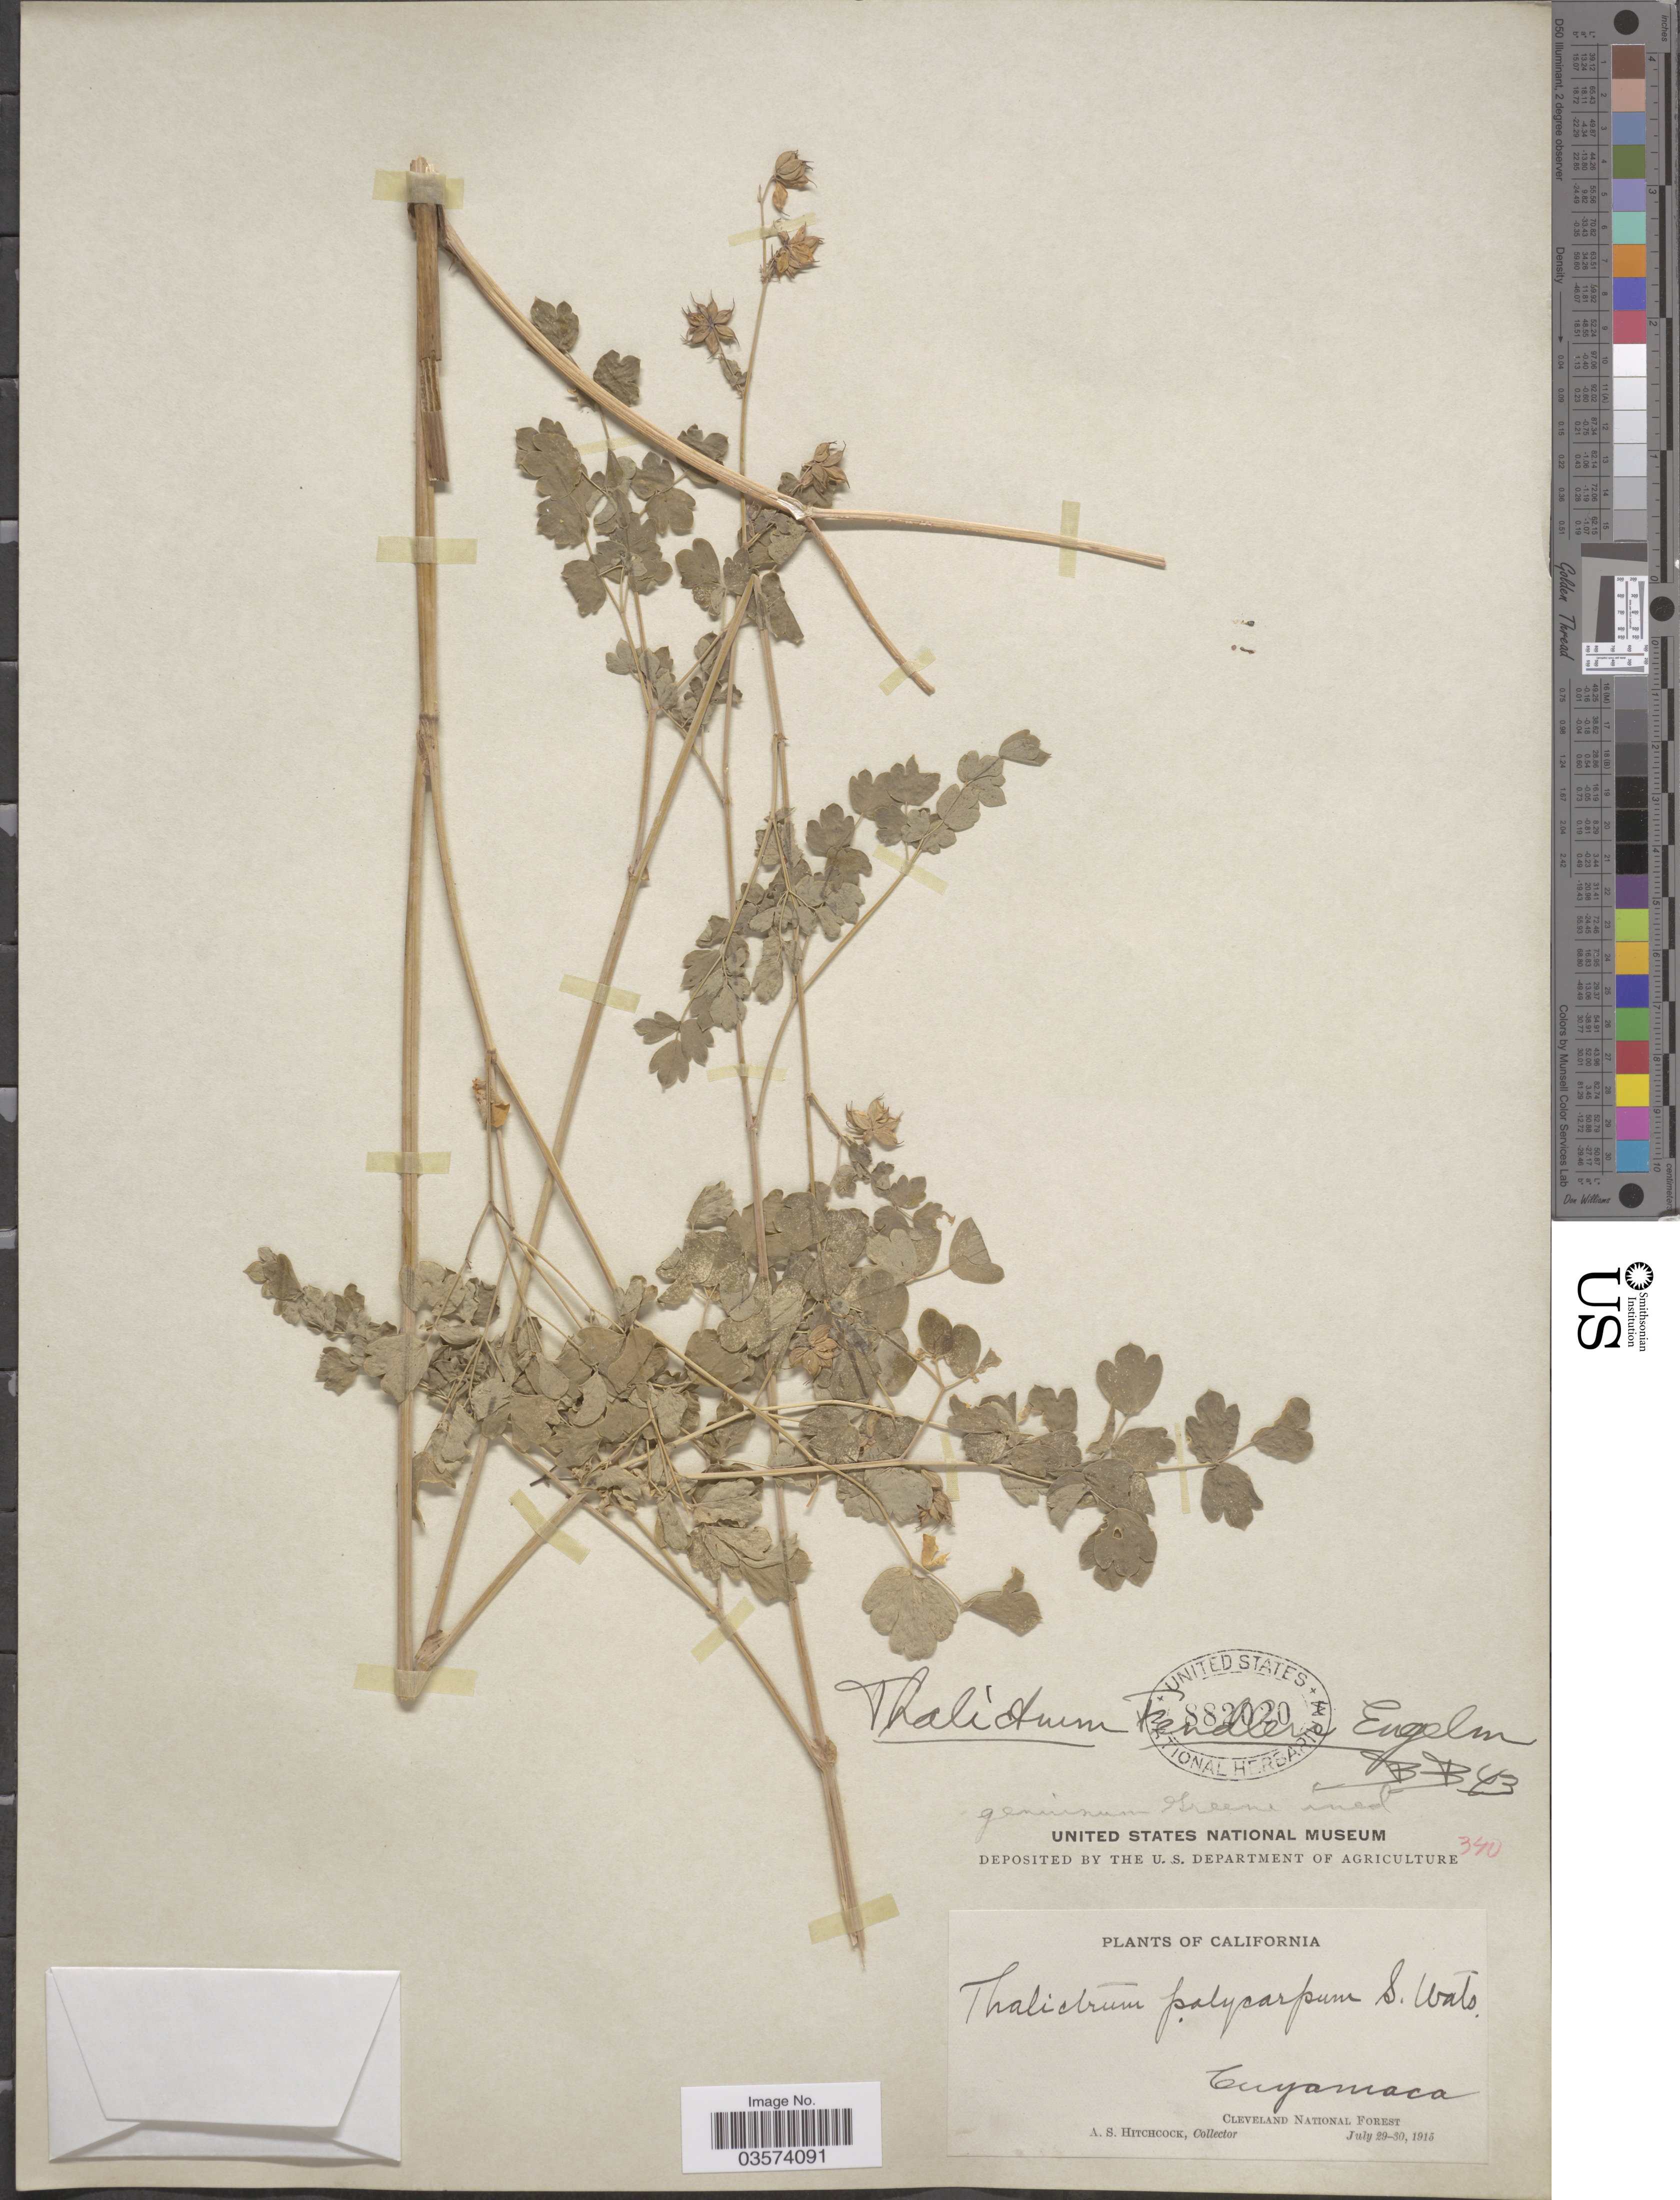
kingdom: Plantae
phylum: Tracheophyta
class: Magnoliopsida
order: Ranunculales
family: Ranunculaceae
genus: Thalictrum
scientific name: Thalictrum fendleri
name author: Engelm. ex A. Gray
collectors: A. S. Hitchcock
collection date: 1915-07-29/1915-07-30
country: United States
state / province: California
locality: Cuyamaca. Cleveland National Forest.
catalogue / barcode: US 882020